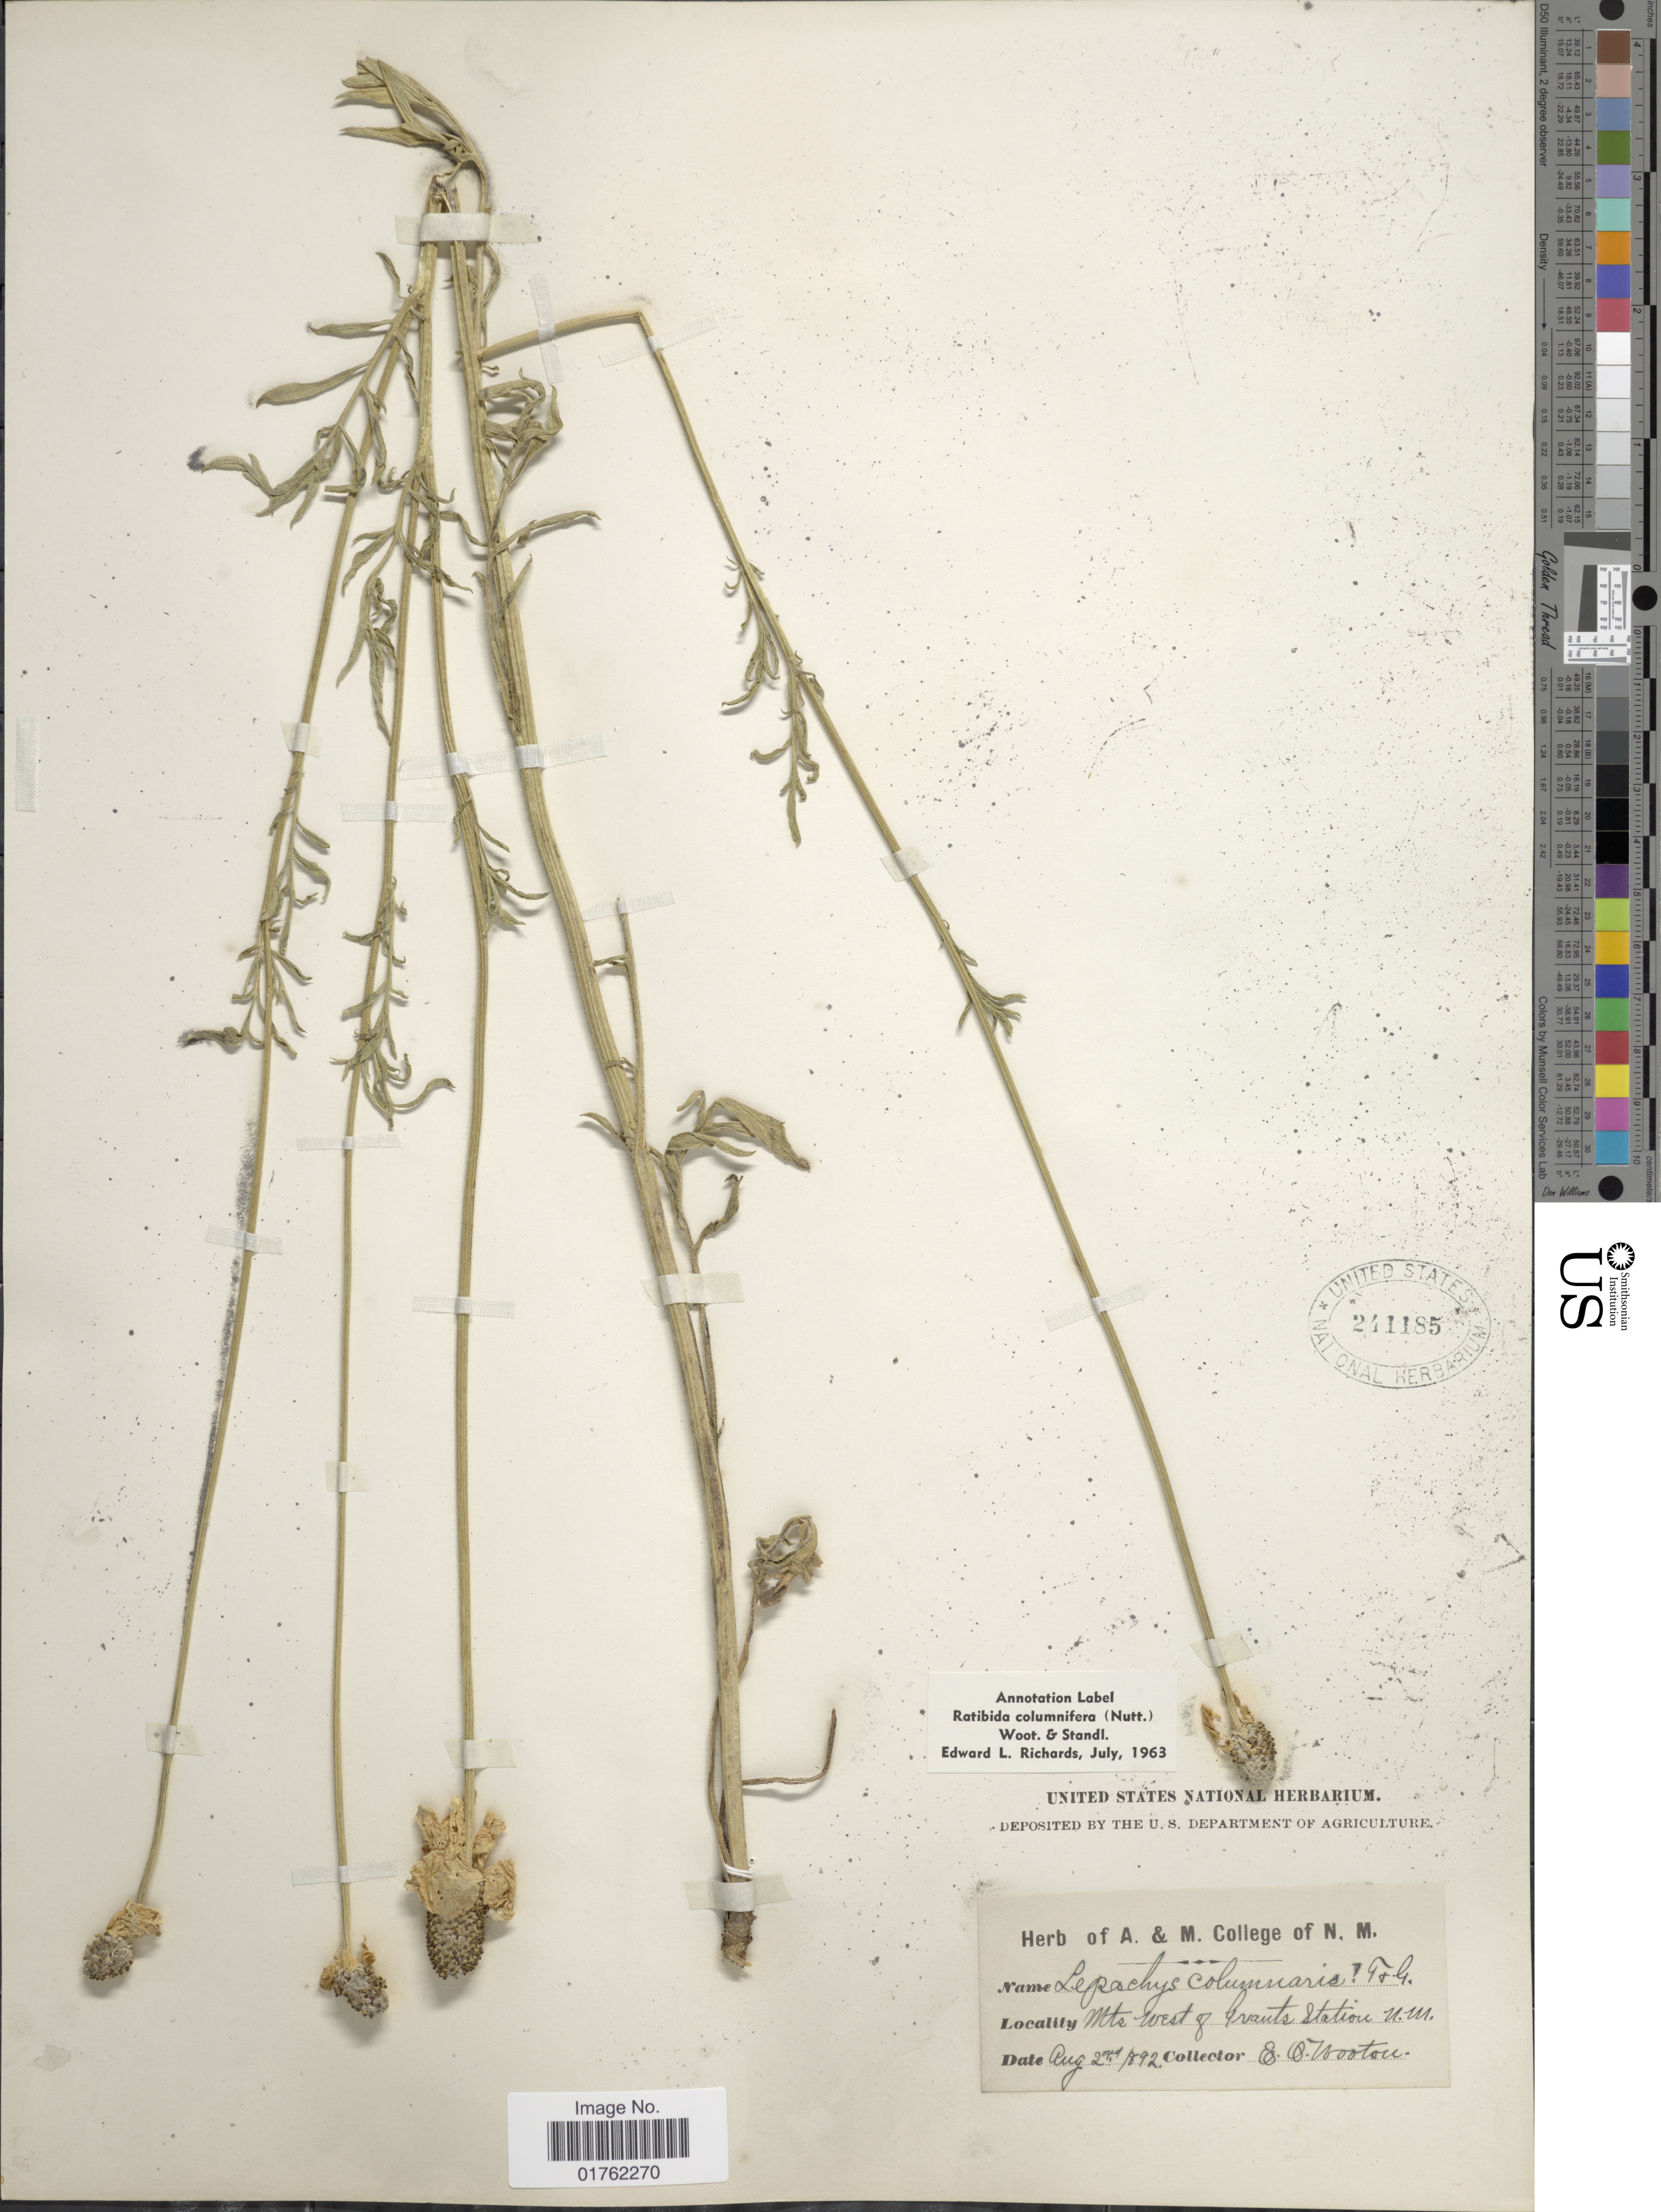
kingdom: Plantae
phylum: Tracheophyta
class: Magnoliopsida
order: Asterales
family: Asteraceae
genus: Ratibida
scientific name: Ratibida columnaris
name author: (Pursh) D. Don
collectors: E. O. Wooton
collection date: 1892-08-27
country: United States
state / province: New Mexico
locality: Mts West of Grants Station, N.M.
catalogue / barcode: US 241185